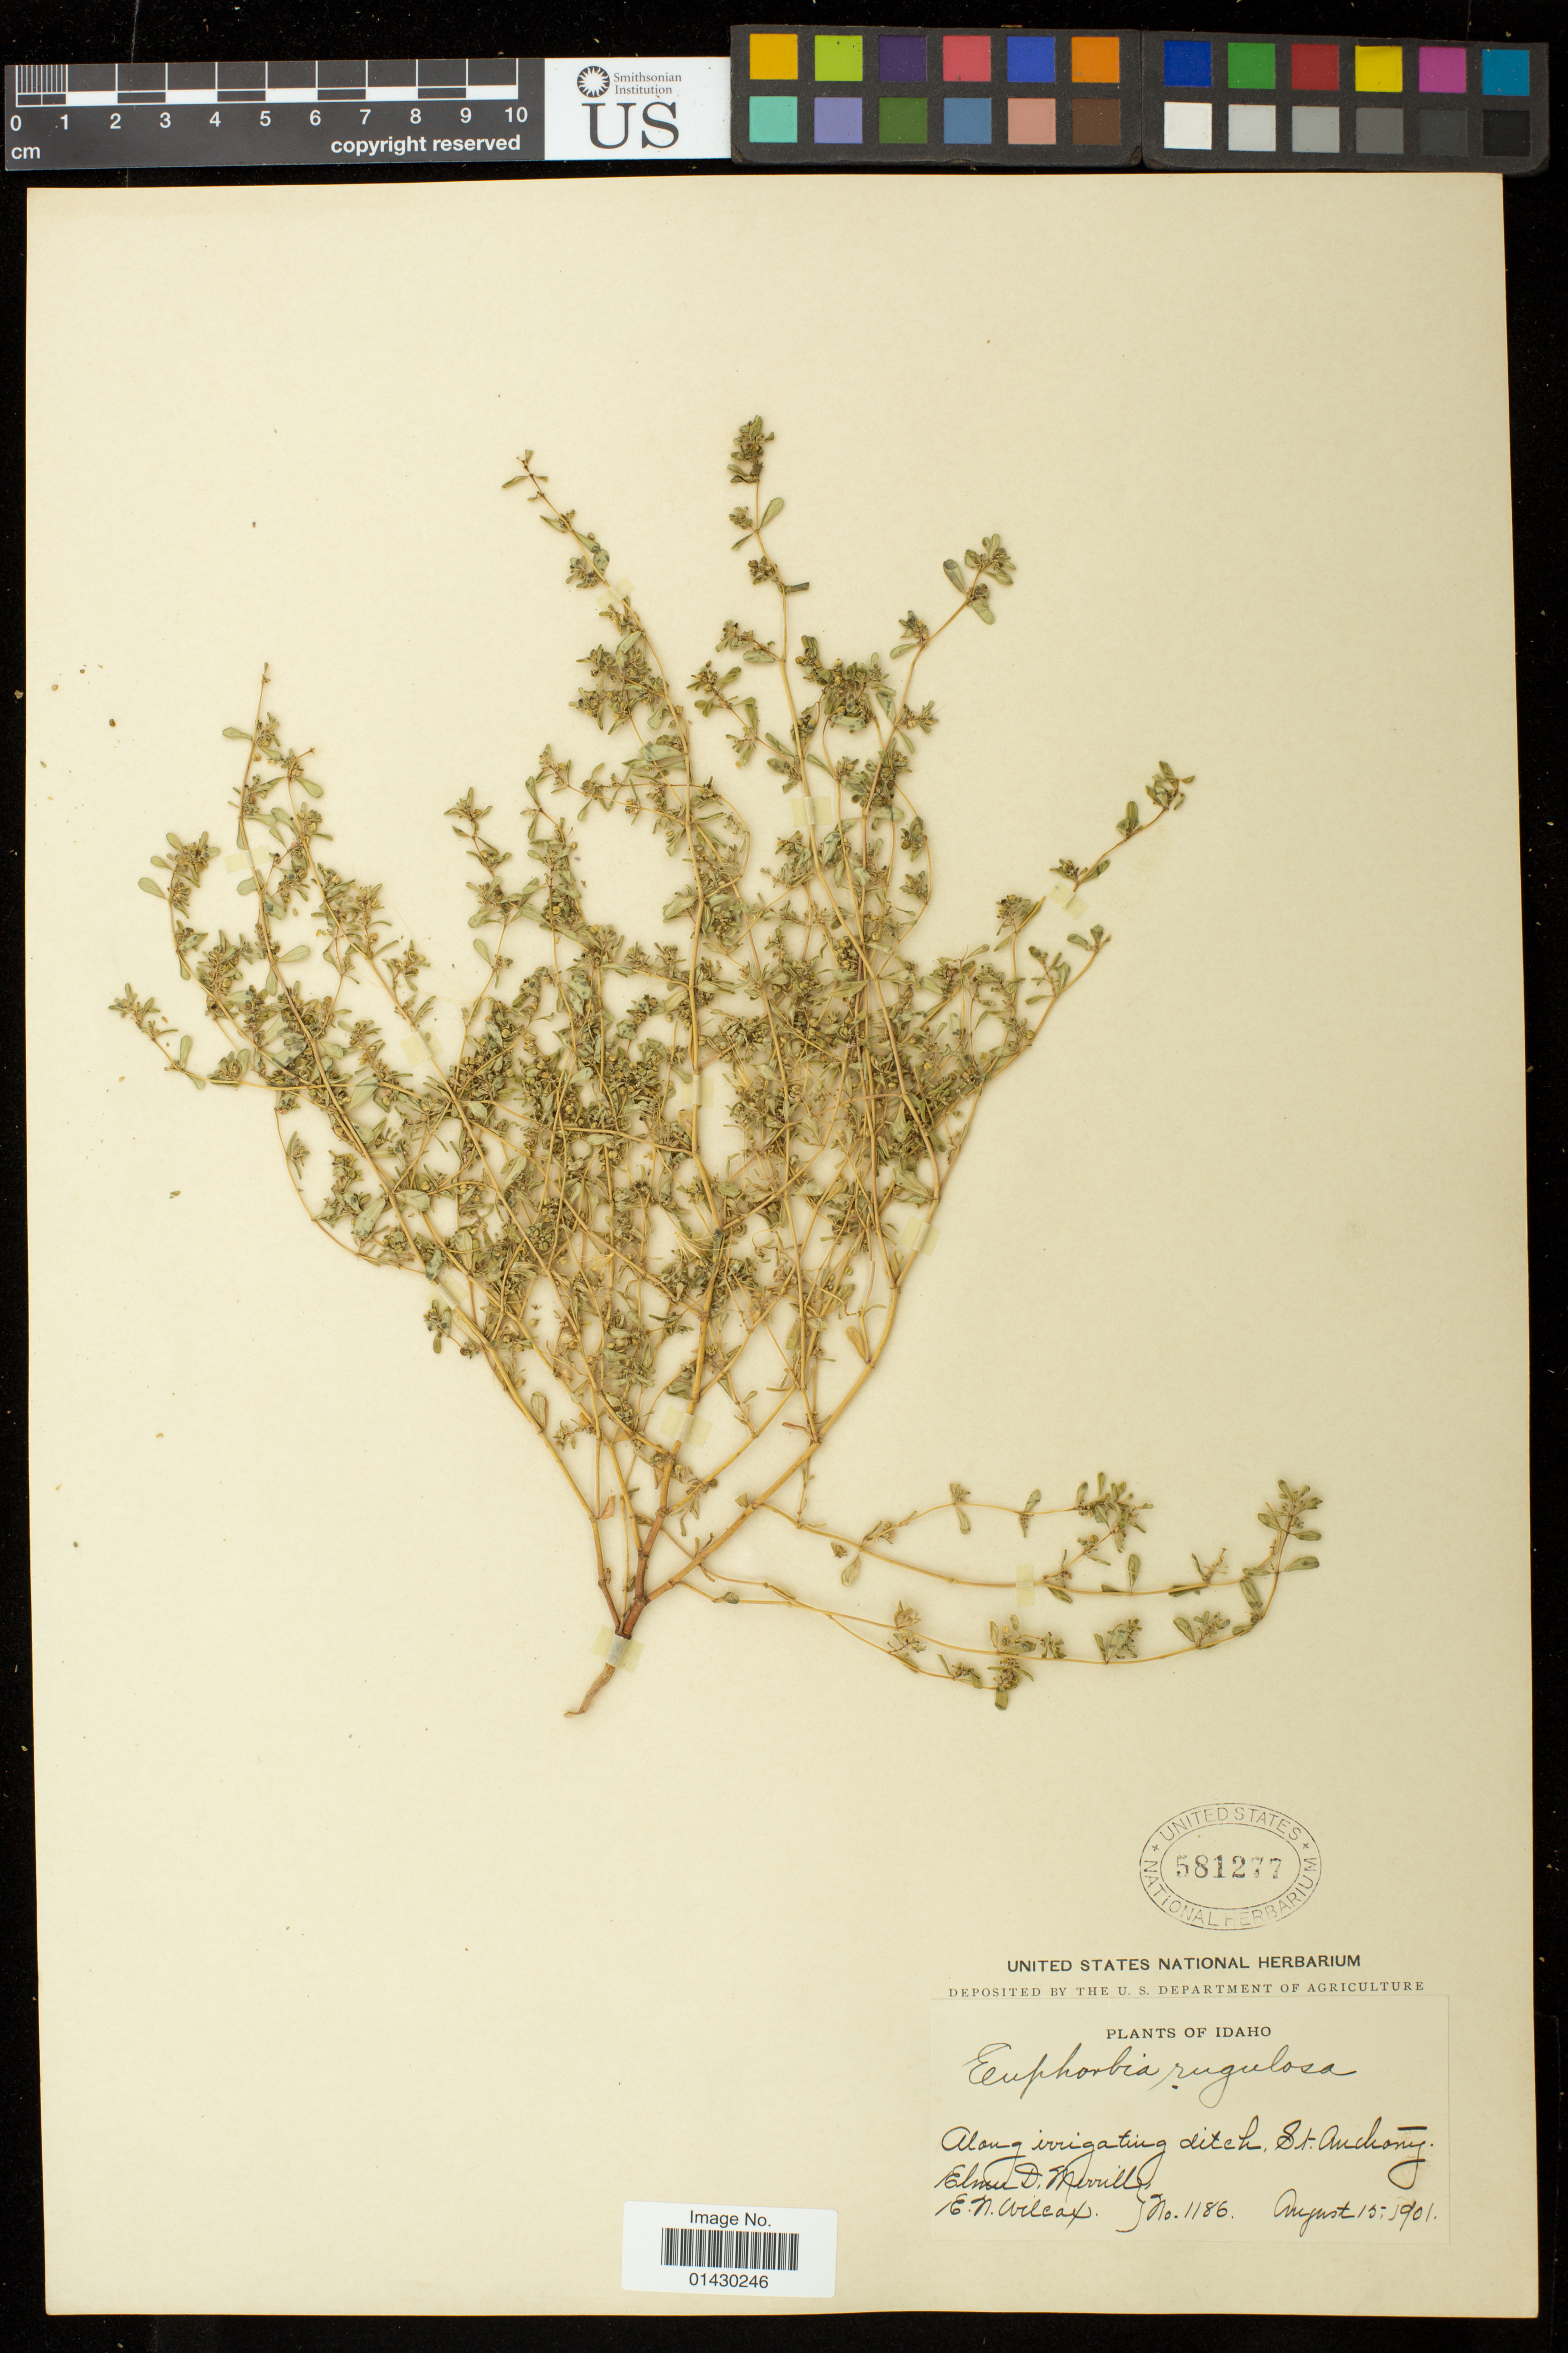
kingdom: Plantae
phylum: Tracheophyta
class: Magnoliopsida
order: Malpighiales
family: Euphorbiaceae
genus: Euphorbia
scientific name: Euphorbia serpillifolia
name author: Pers.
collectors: E. D. Merrill & E. Wilcox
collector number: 1186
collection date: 1901-08-15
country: United States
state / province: Idaho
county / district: Fremont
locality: St. Anthony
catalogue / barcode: US 581277